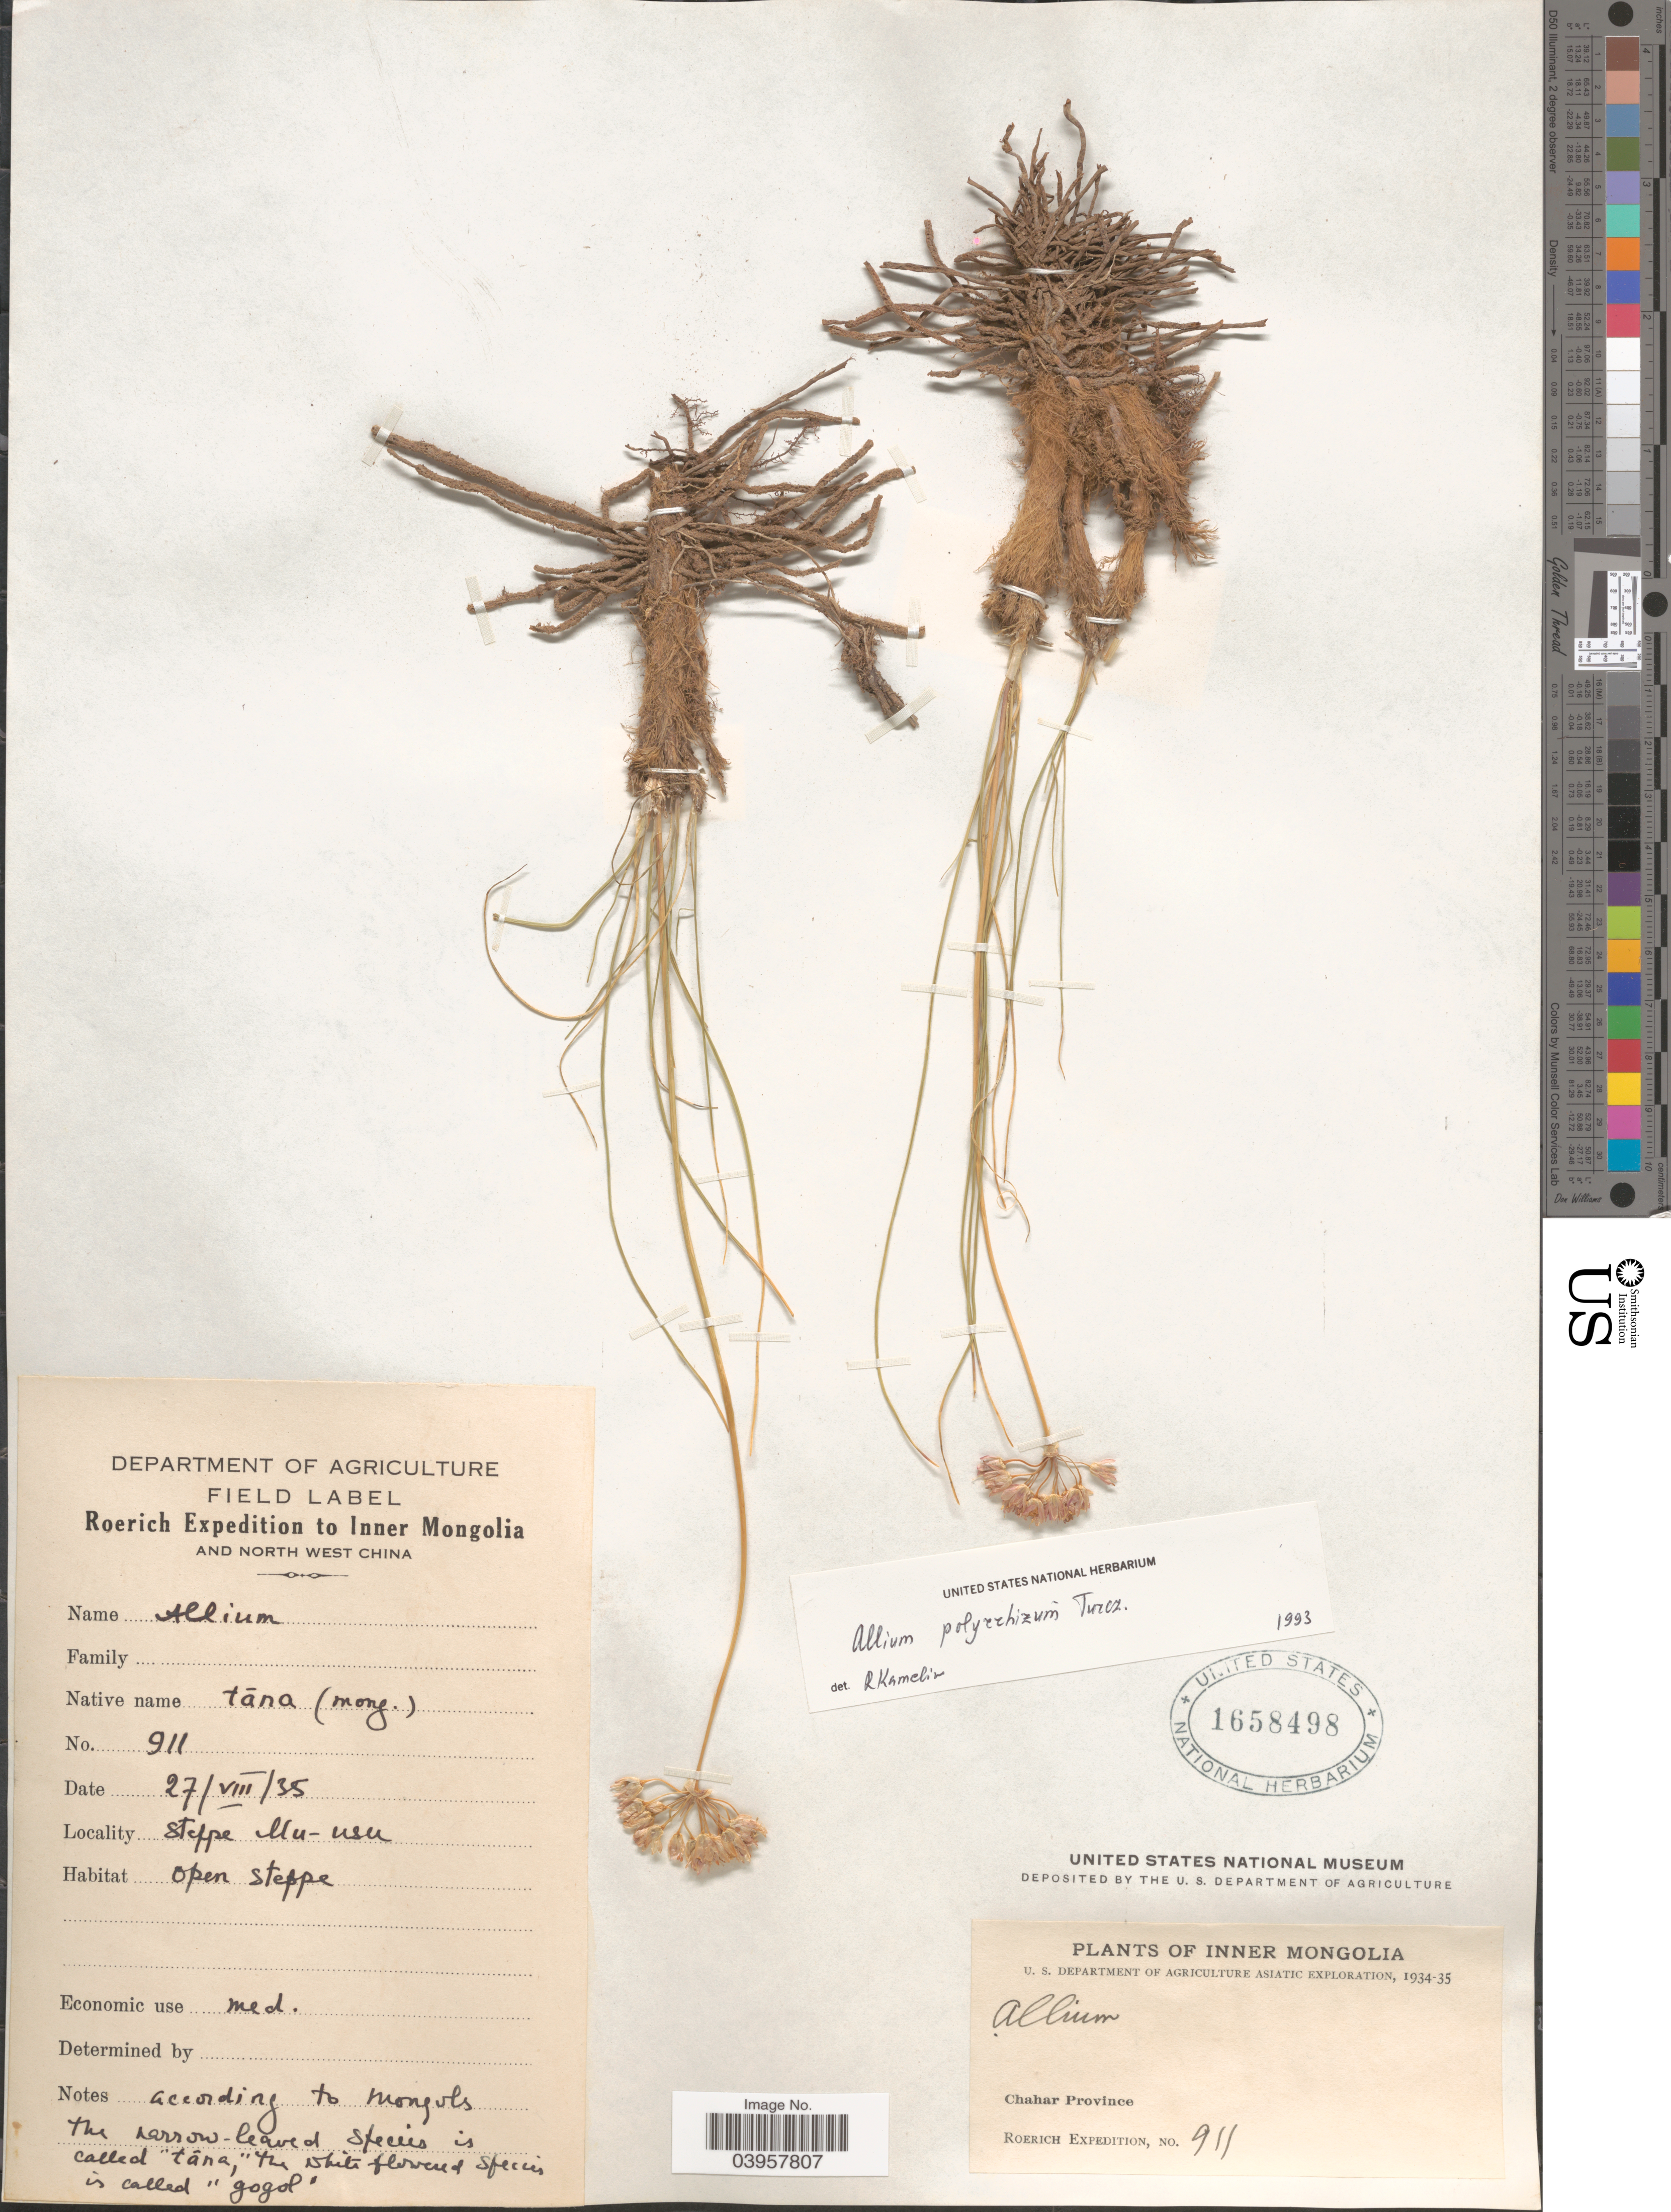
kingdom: Plantae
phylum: Tracheophyta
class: Liliopsida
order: Asparagales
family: Amaryllidaceae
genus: Allium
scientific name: Allium polyrhizum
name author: Turcz. ex Regel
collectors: Roerich Expedition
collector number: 911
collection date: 1935-08-27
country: China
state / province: Nei Monggol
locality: Inner Mongolia and North West China. Steppe Mu-usu (Maowusu Desert). Chahar Province.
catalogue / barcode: US 1658498